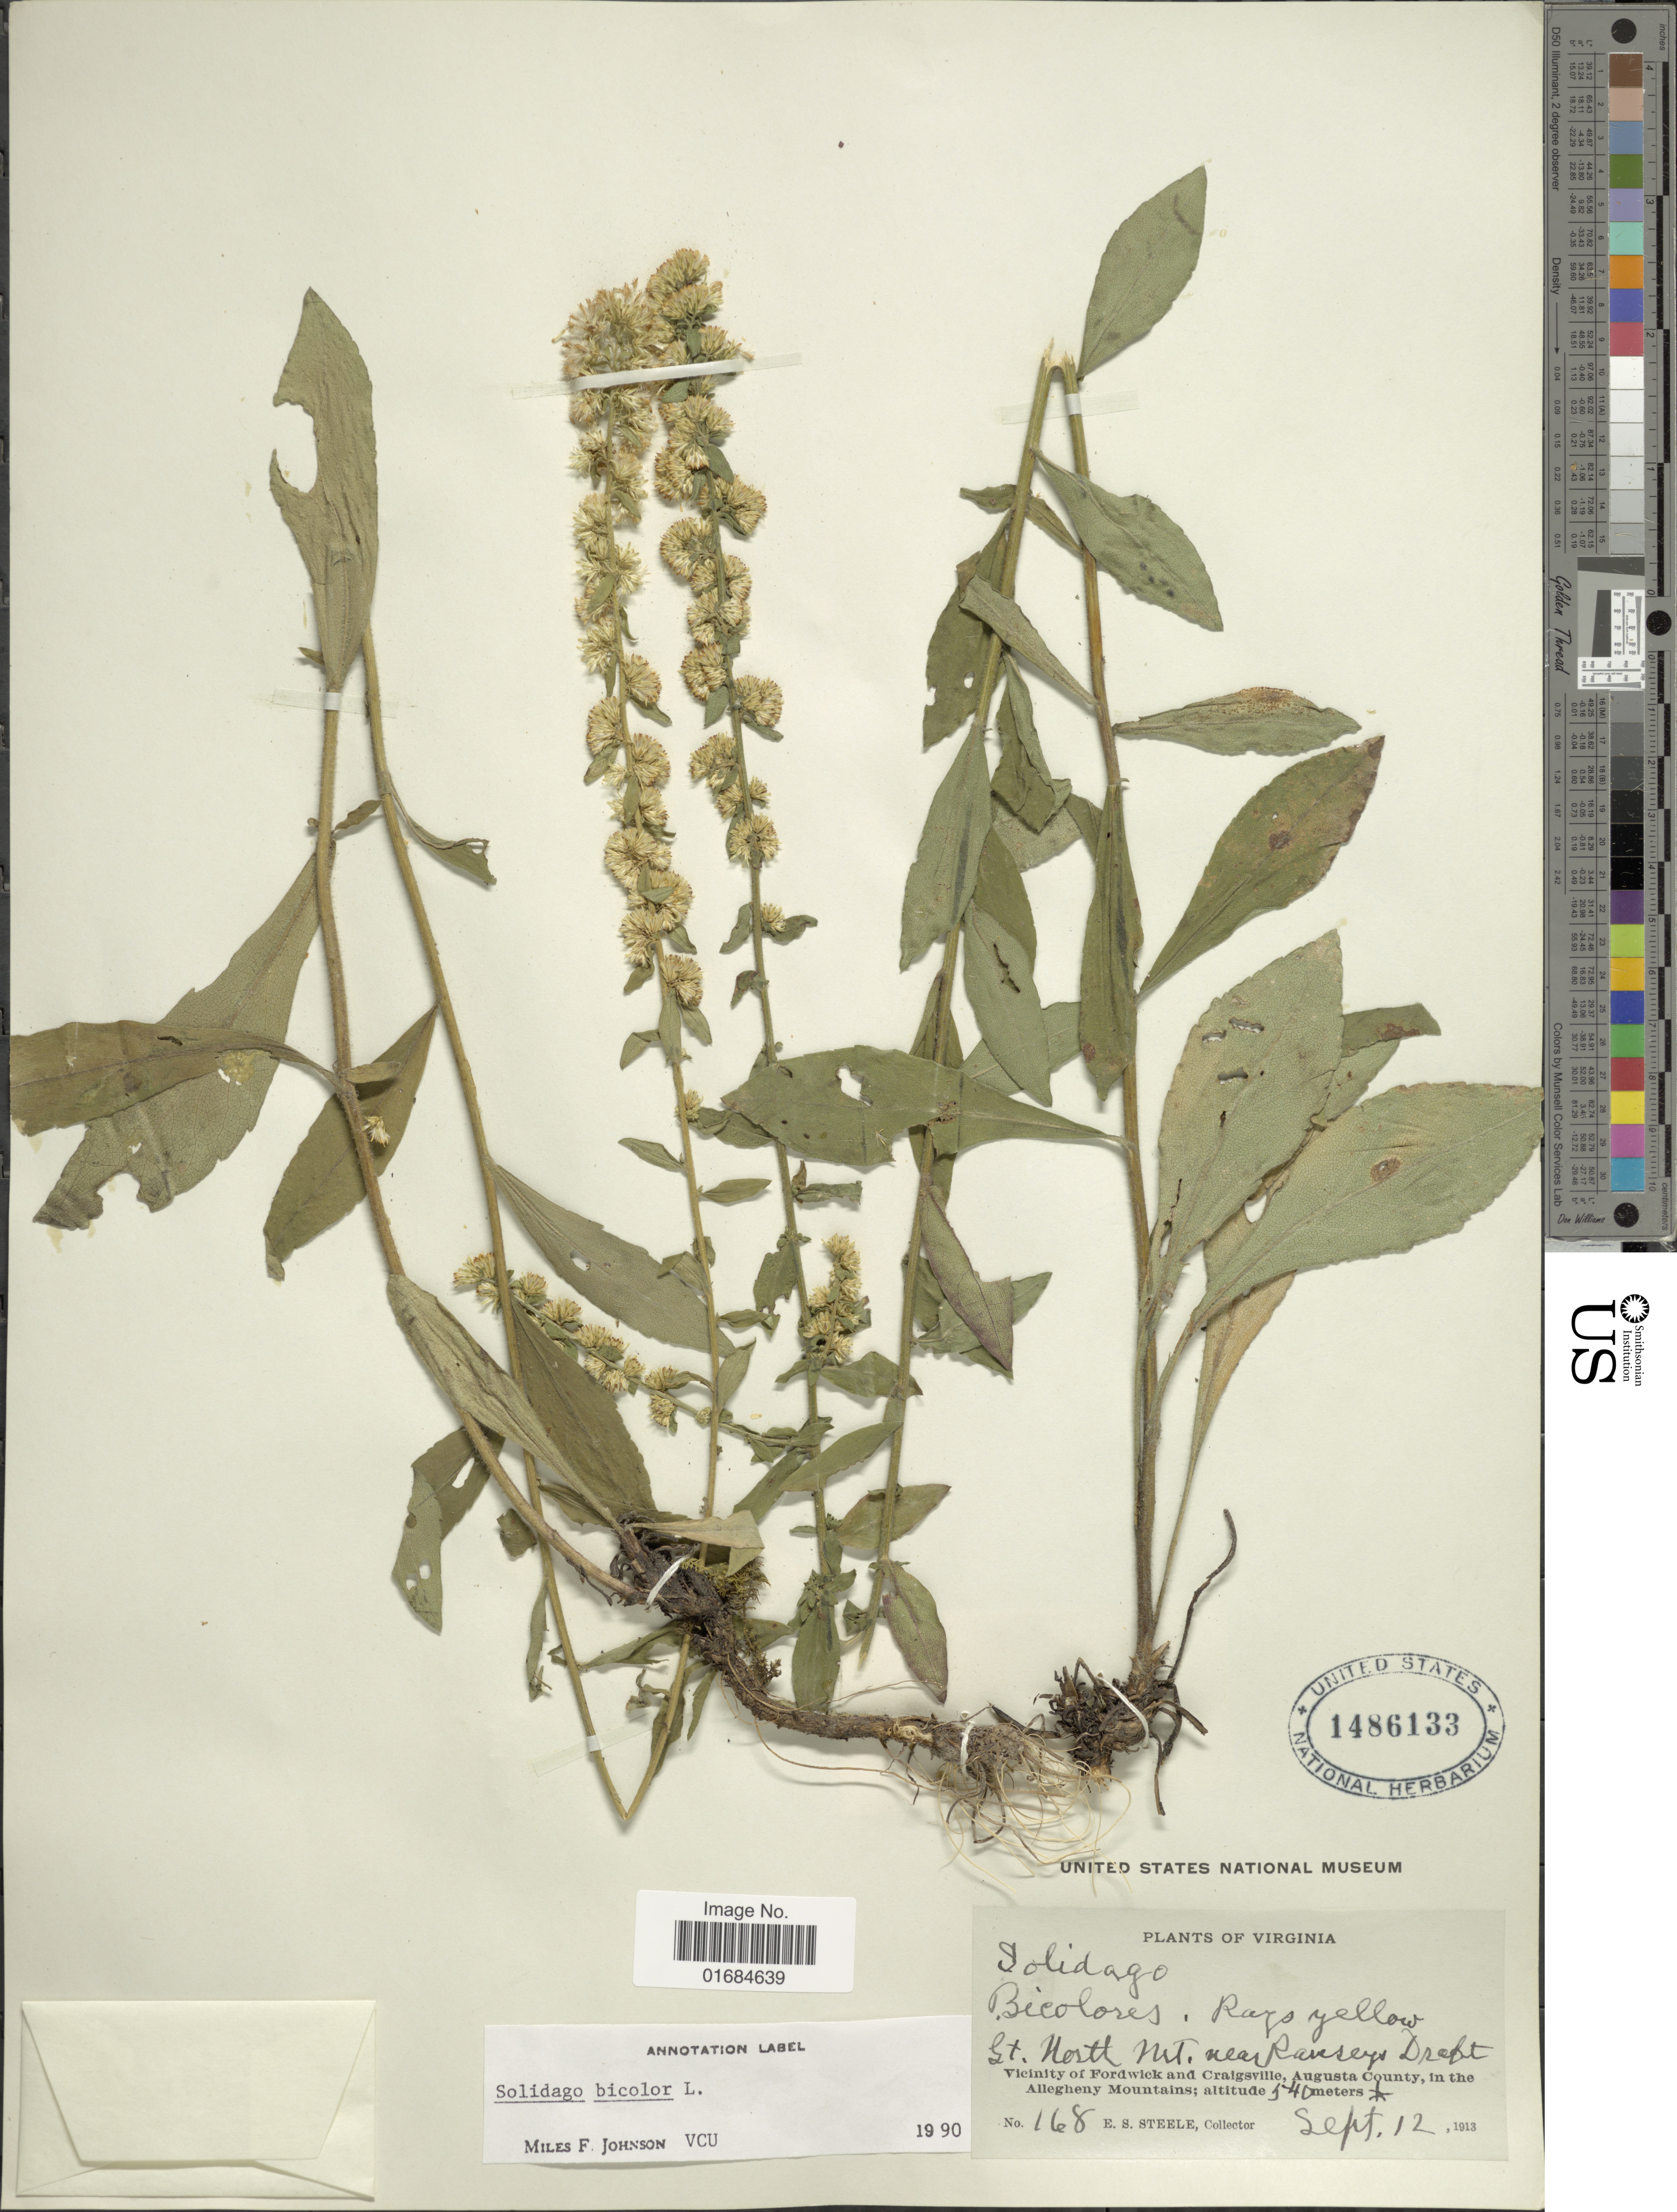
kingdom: Plantae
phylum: Tracheophyta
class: Magnoliopsida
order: Asterales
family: Asteraceae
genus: Solidago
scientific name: Solidago bicolor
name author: L.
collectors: E. Steele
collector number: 168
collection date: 1913-09-12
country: United States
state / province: Virginia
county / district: Augusta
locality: St, North of Fordwick and Craigsville, Augusta County, in the Allegheny Mountains.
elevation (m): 540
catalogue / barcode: US 1486133